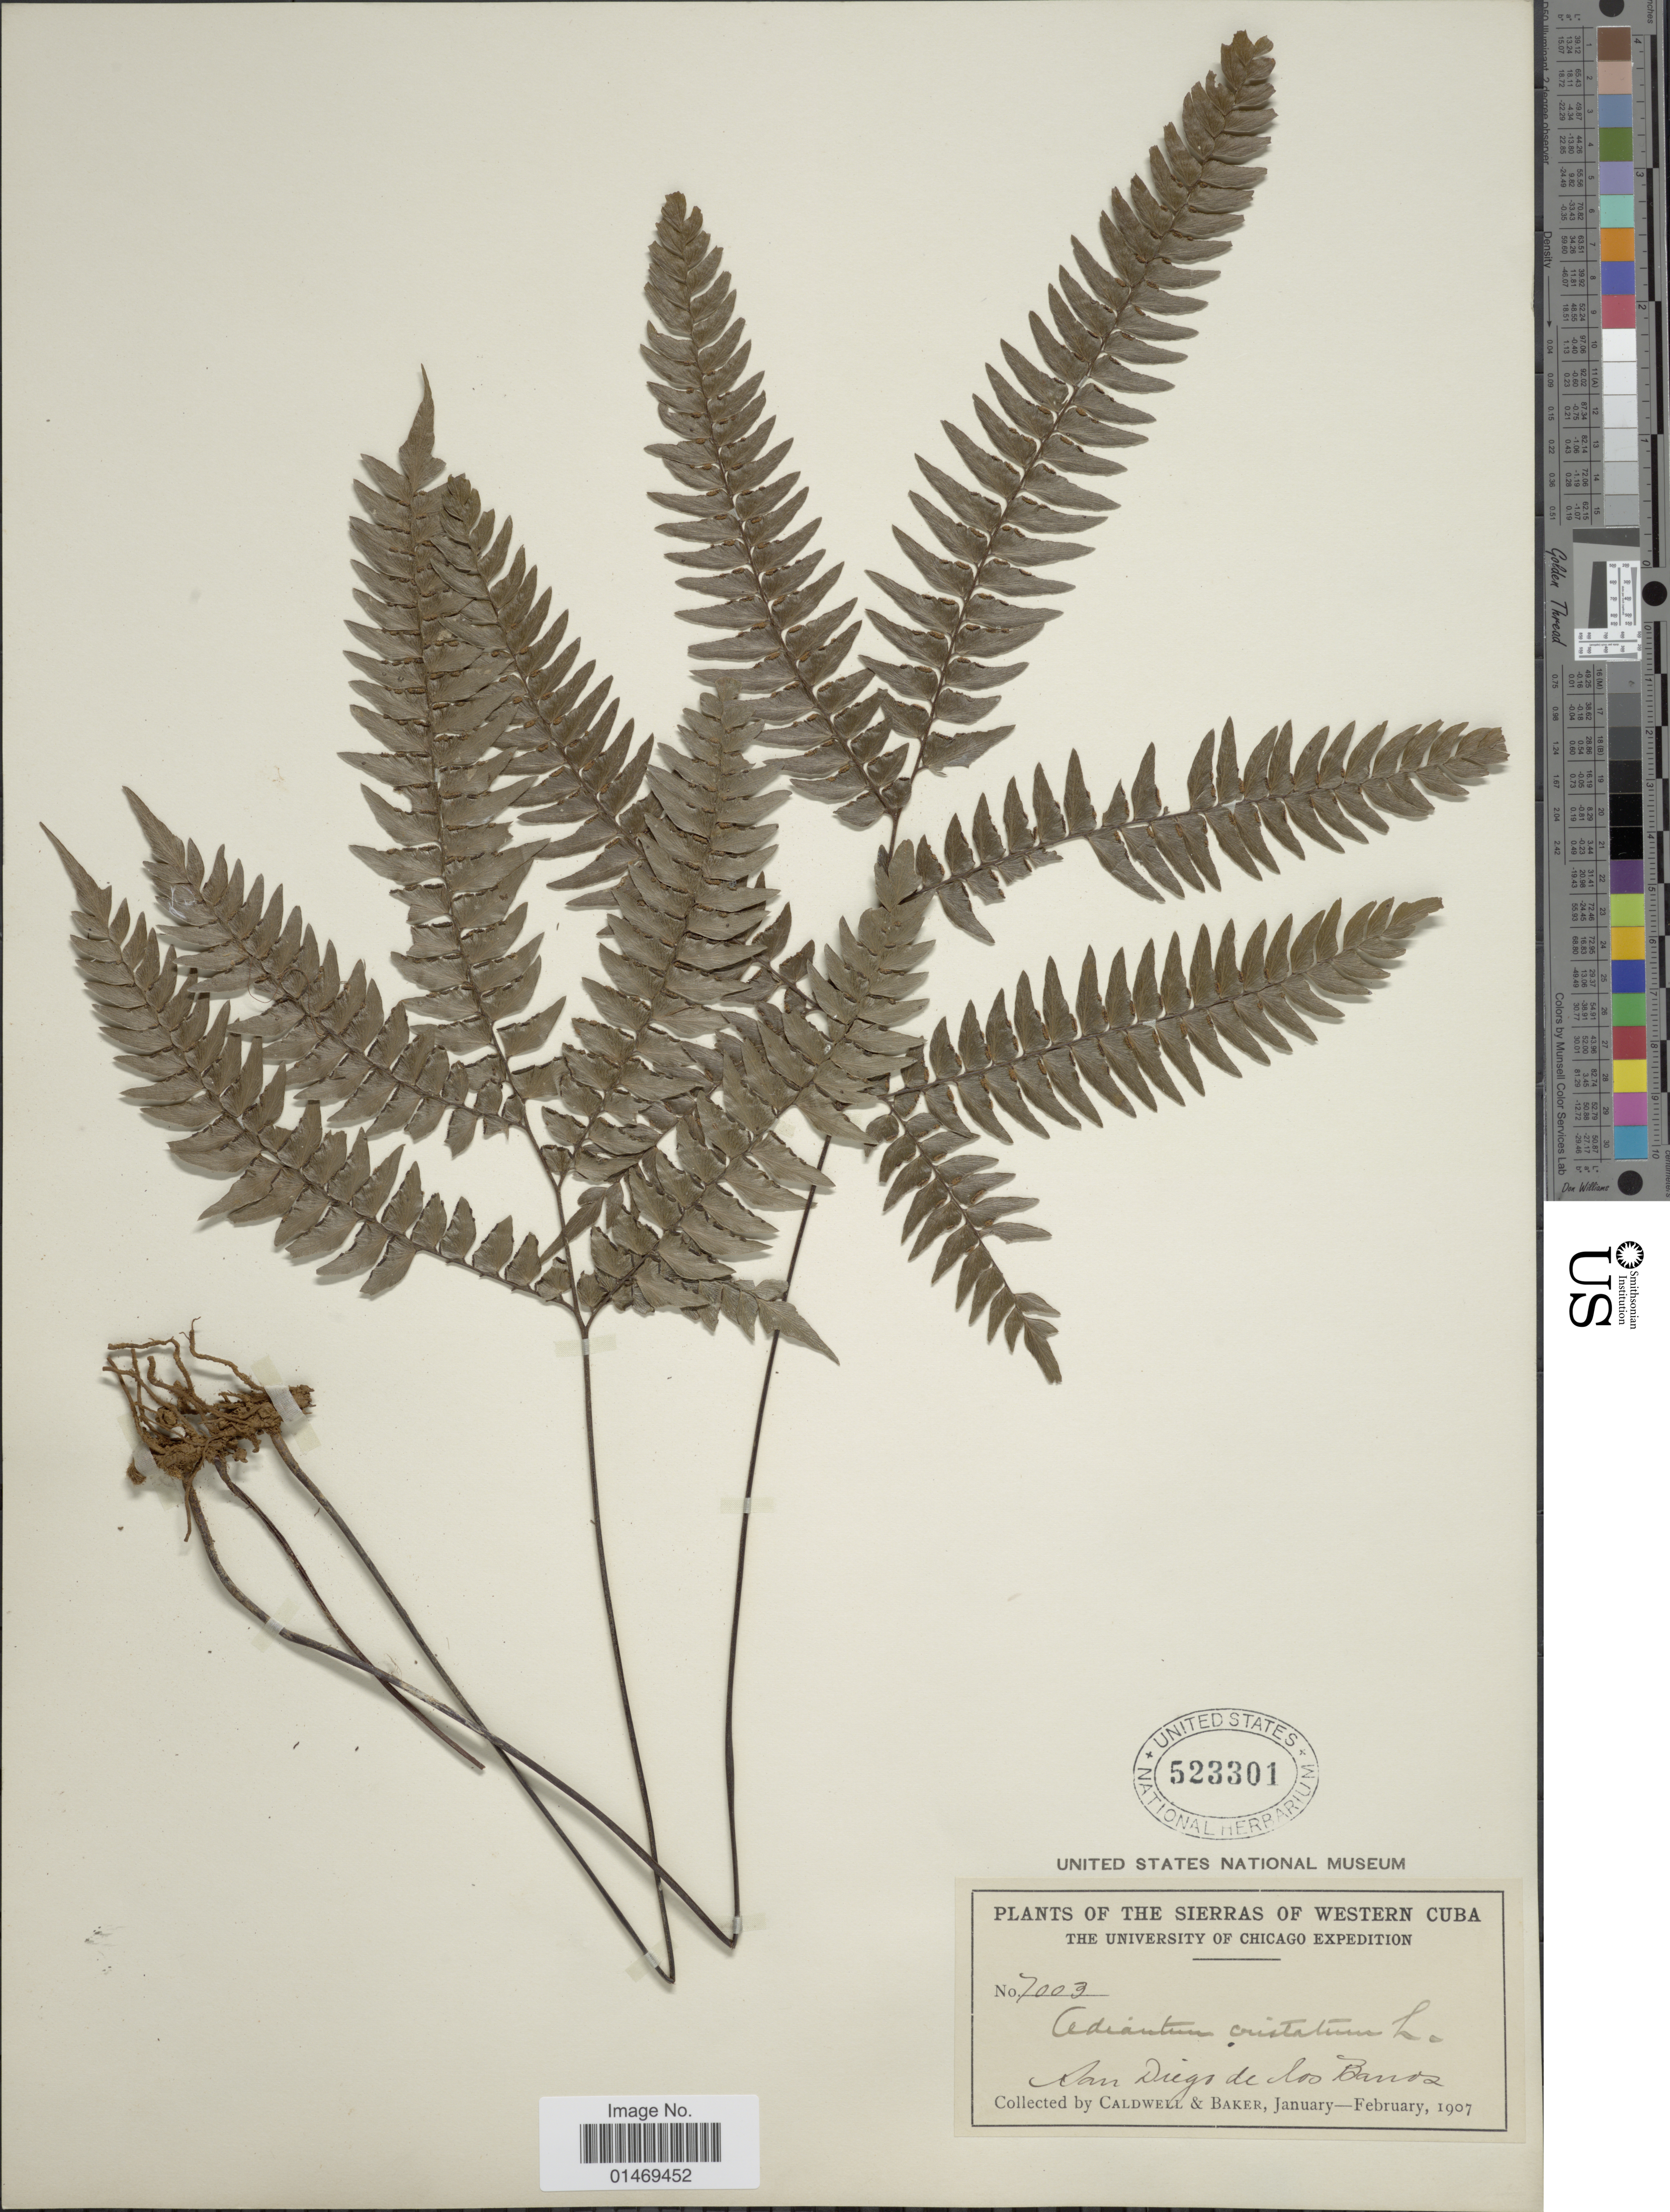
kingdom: Plantae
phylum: Tracheophyta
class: Polypodiopsida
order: Polypodiales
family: Pteridaceae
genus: Adiantum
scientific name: Adiantum pyramidale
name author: (L.) Willd.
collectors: -. Caldwell & -- Baker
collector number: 7003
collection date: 1907-01/1907-02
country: Cuba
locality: The Sierras of Western Cuba, San Diego de los Banos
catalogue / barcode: US 523301